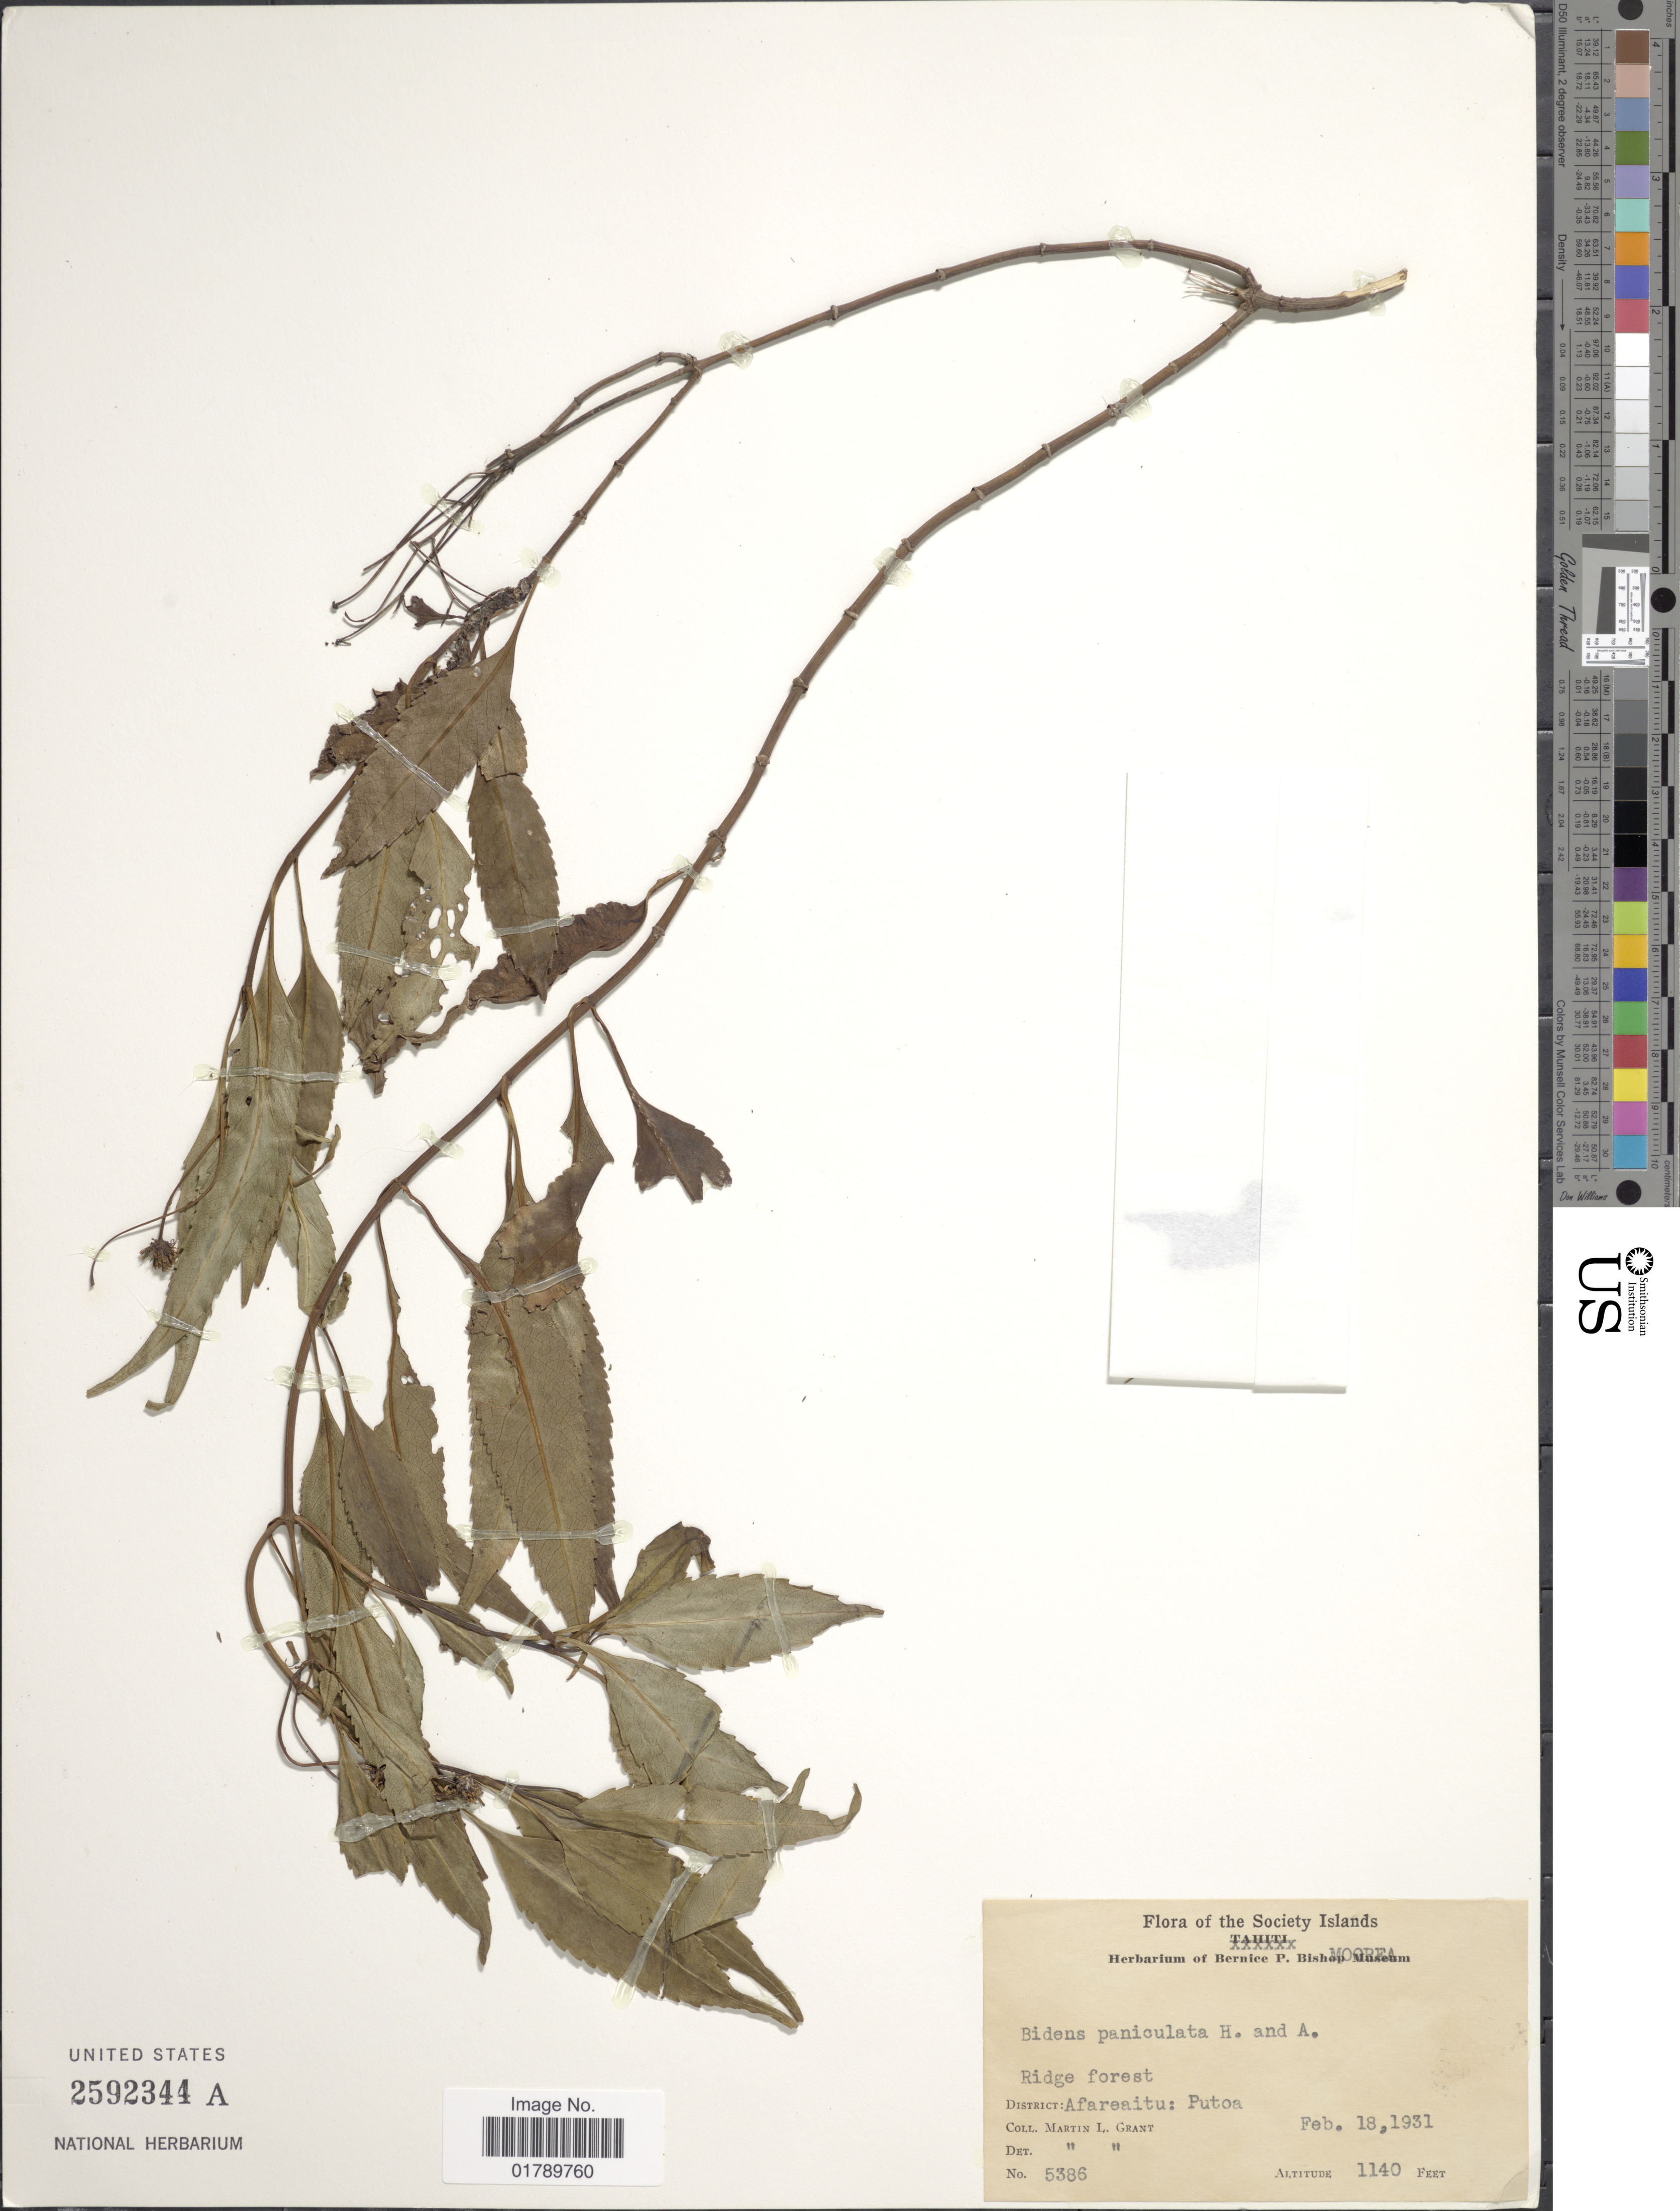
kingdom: Plantae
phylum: Tracheophyta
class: Magnoliopsida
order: Asterales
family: Asteraceae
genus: Bidens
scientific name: Bidens paniculata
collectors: M. L. Grant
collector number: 5386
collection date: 1931-02-18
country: French Polynesia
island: Tahiti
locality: The Society Islands. Tahiti. District: Afareaitu: Putoa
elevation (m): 347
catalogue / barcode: US 2592344A